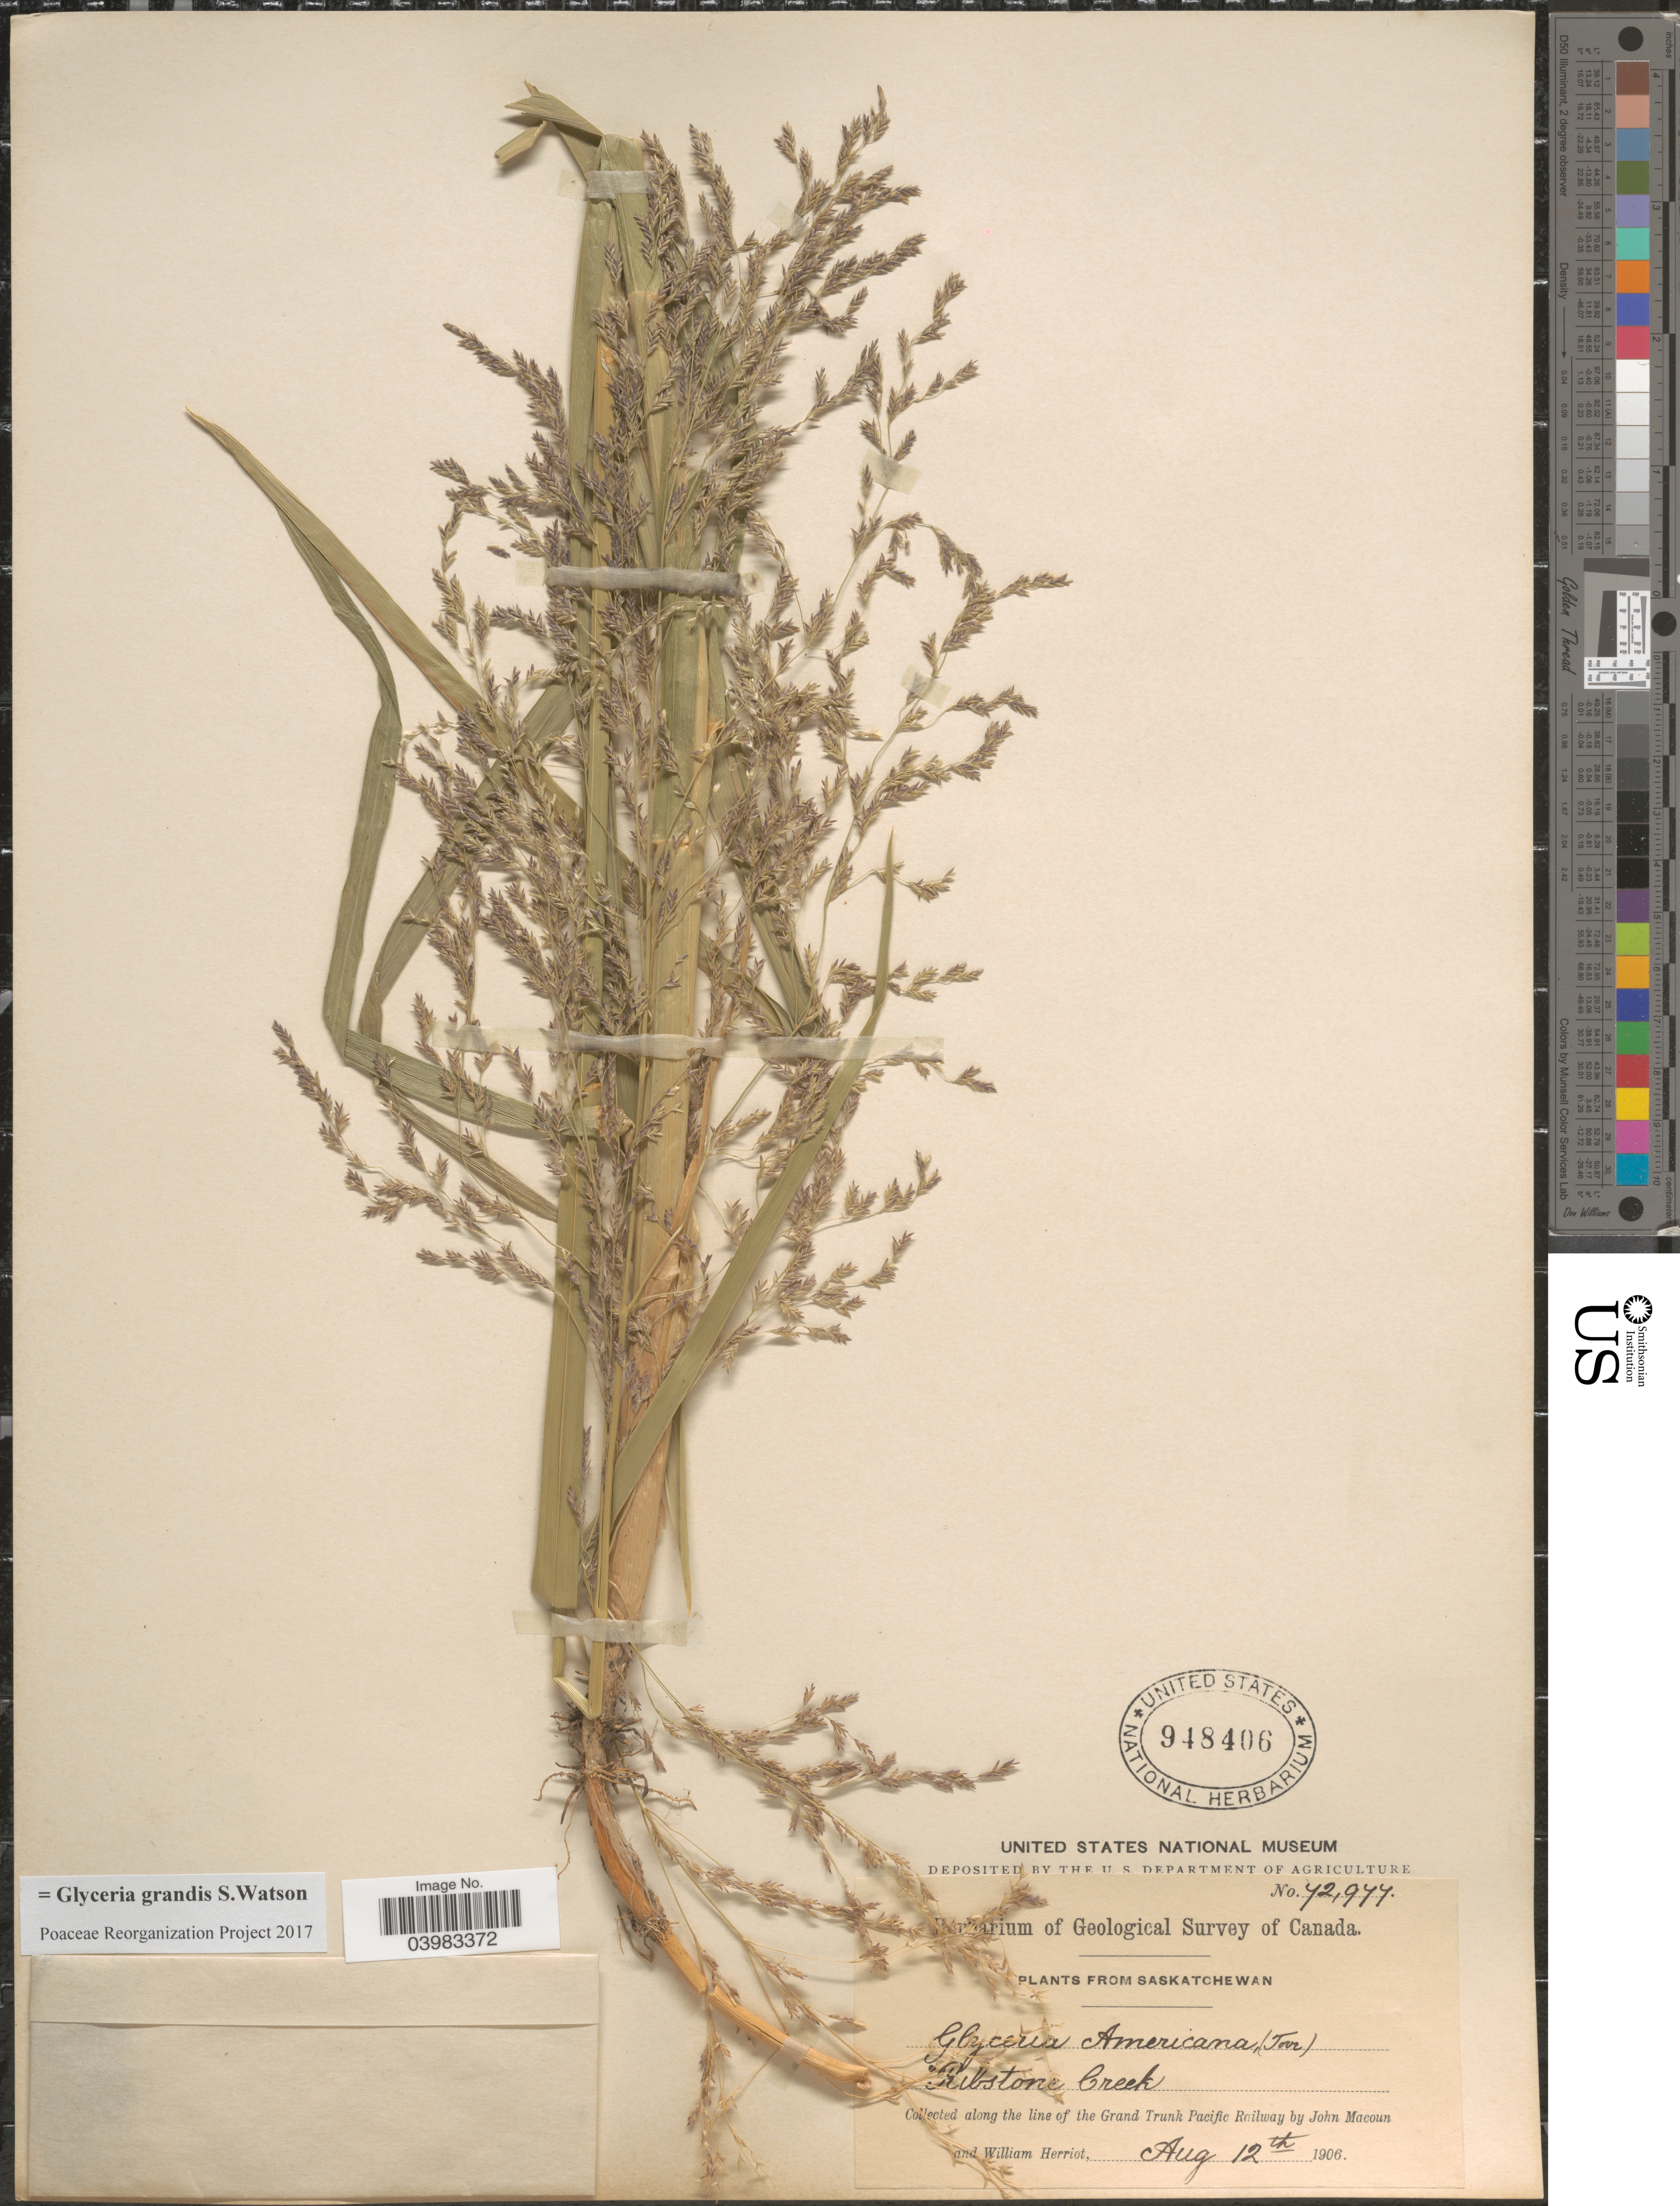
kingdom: Plantae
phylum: Tracheophyta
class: Liliopsida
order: Poales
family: Poaceae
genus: Glyceria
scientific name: Glyceria grandis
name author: S. Watson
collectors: J. Macoun & W. Herriot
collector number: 72977*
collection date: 1906-08-12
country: Canada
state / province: Saskatchewan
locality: Ribstone Creek. Along the line of the Grand Trunk Pacific Railway.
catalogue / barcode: US 948406